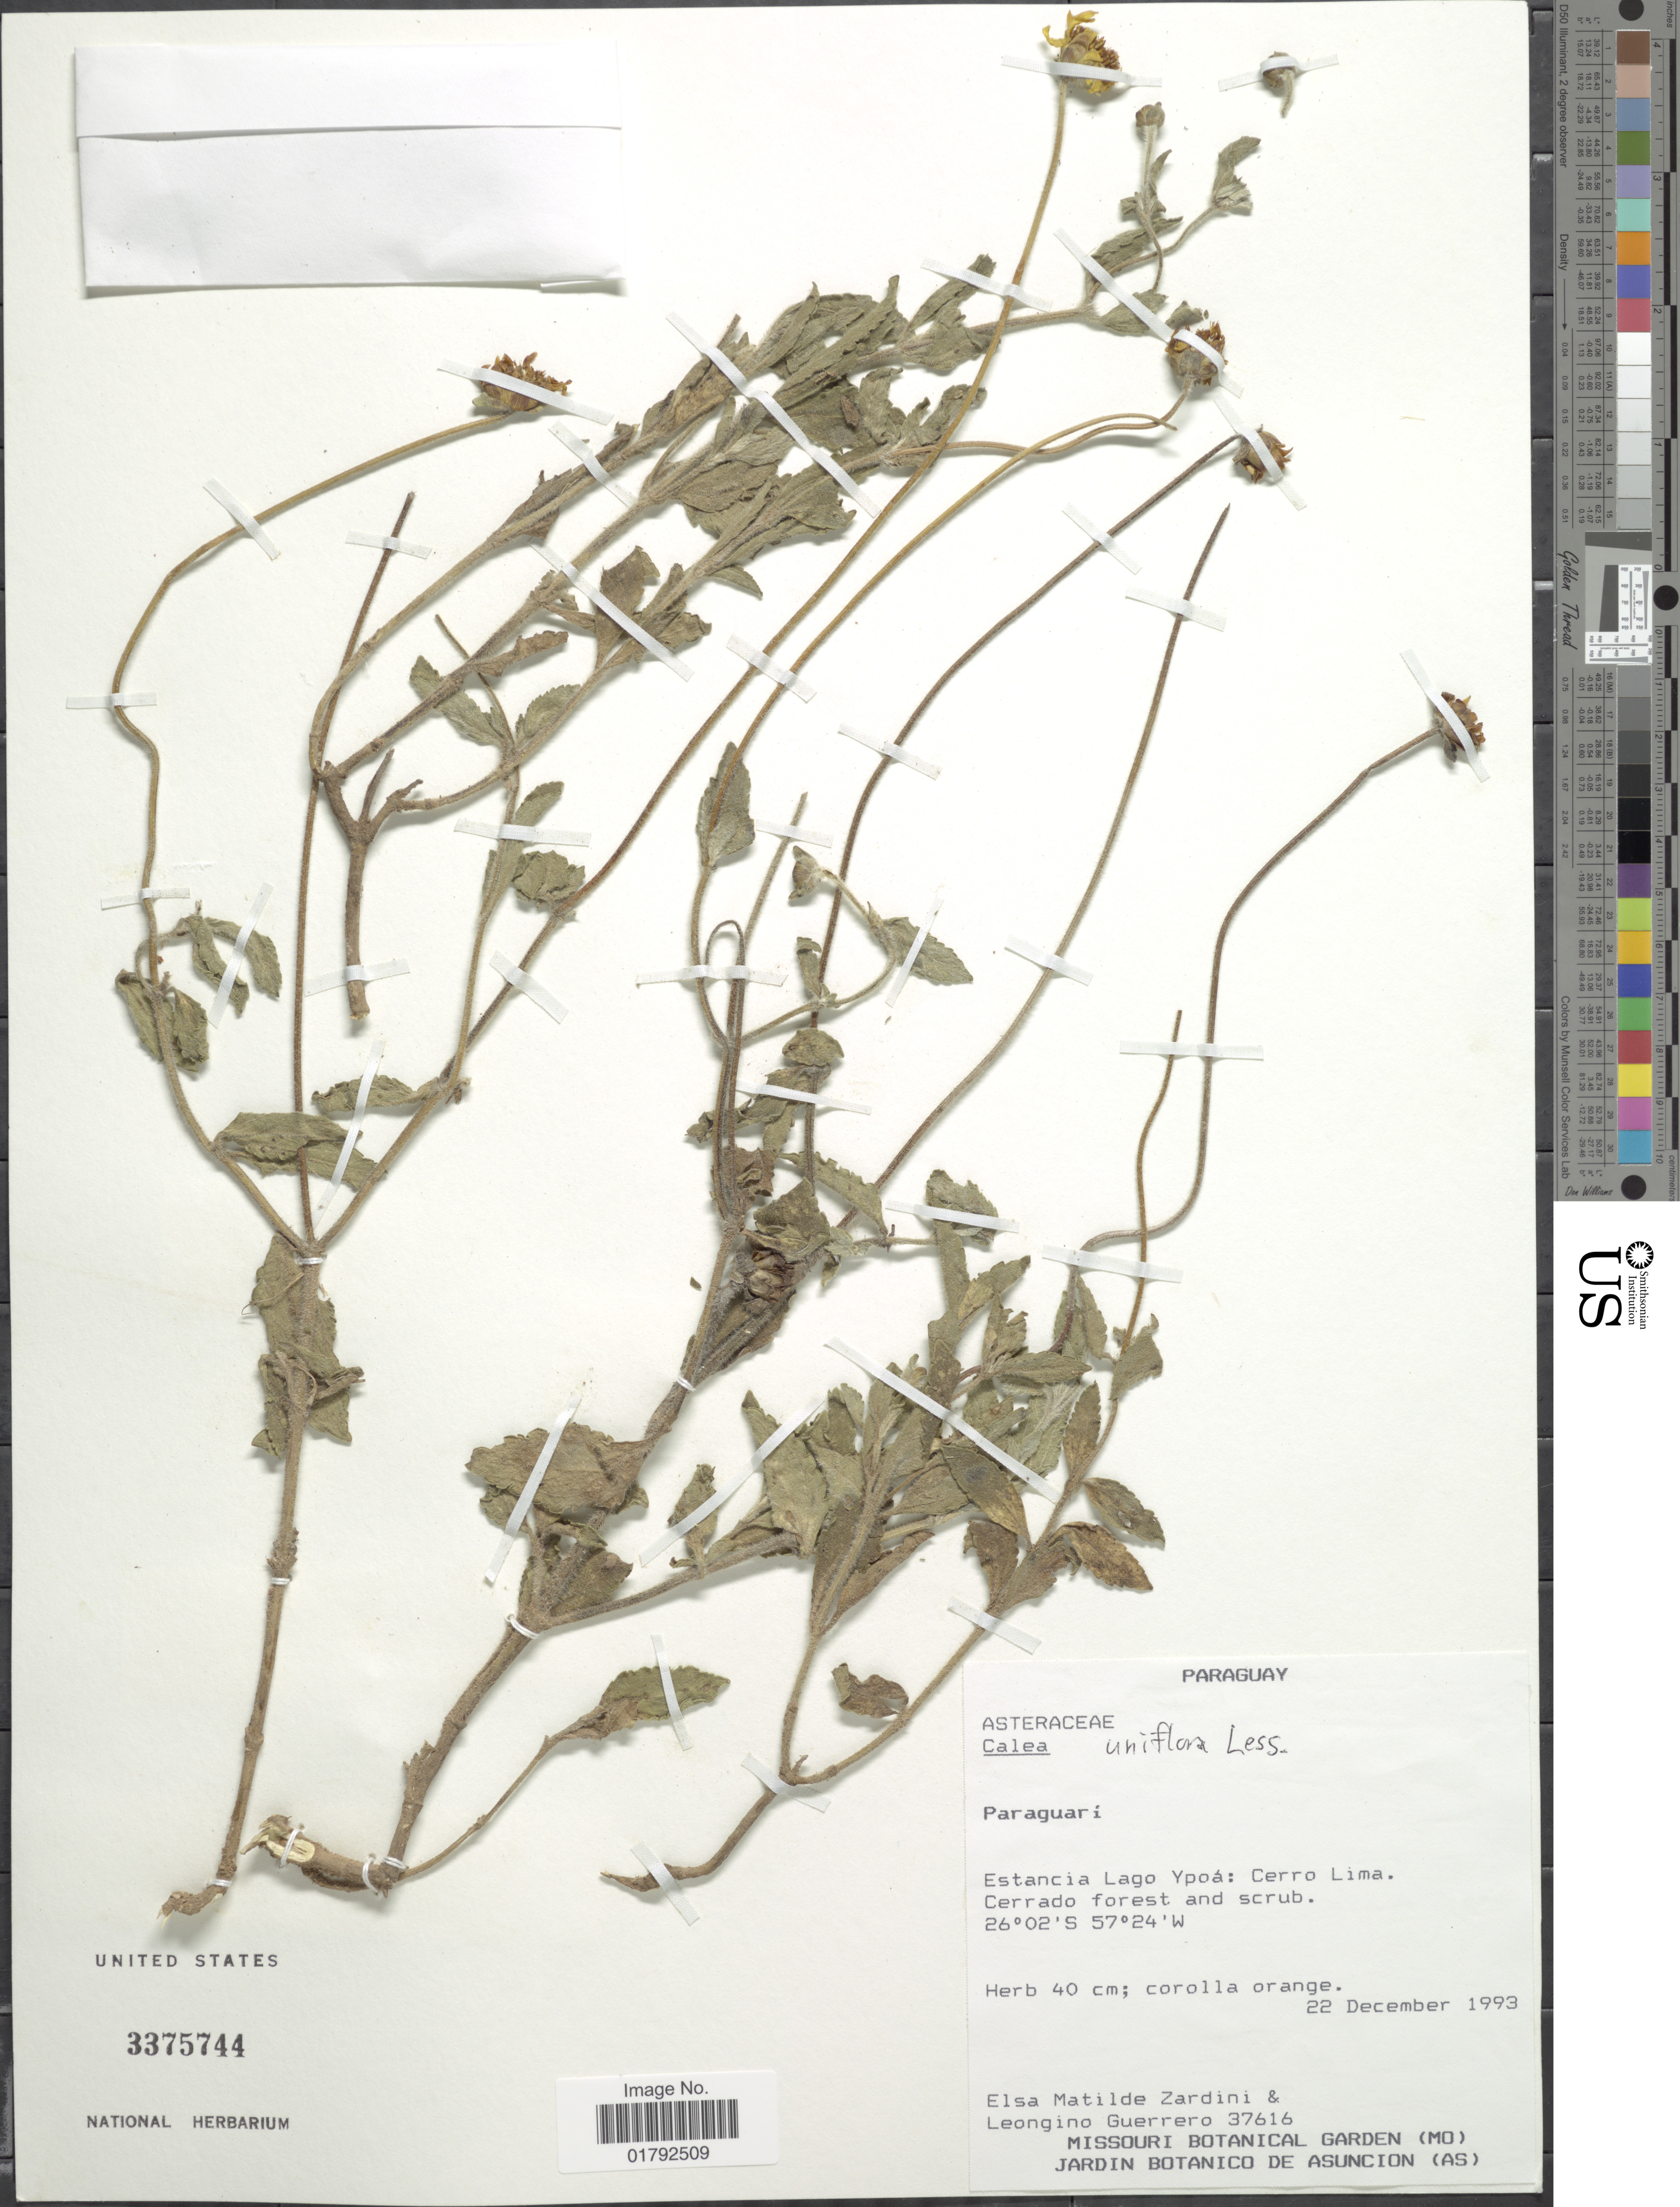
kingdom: Plantae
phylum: Tracheophyta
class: Magnoliopsida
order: Asterales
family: Asteraceae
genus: Calea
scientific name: Calea rupicola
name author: Chodat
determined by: Bueno, Vinicius Resende, (ICN), Universidade Federal do Rio Grande do Sul (BRAZIL)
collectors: E. M. Zardini & L. Guerrero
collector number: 37616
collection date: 1993-12-22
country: Paraguay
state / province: Paraguari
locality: Estancia Lago Ypoa: Cerro Lima.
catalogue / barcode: US 3375744